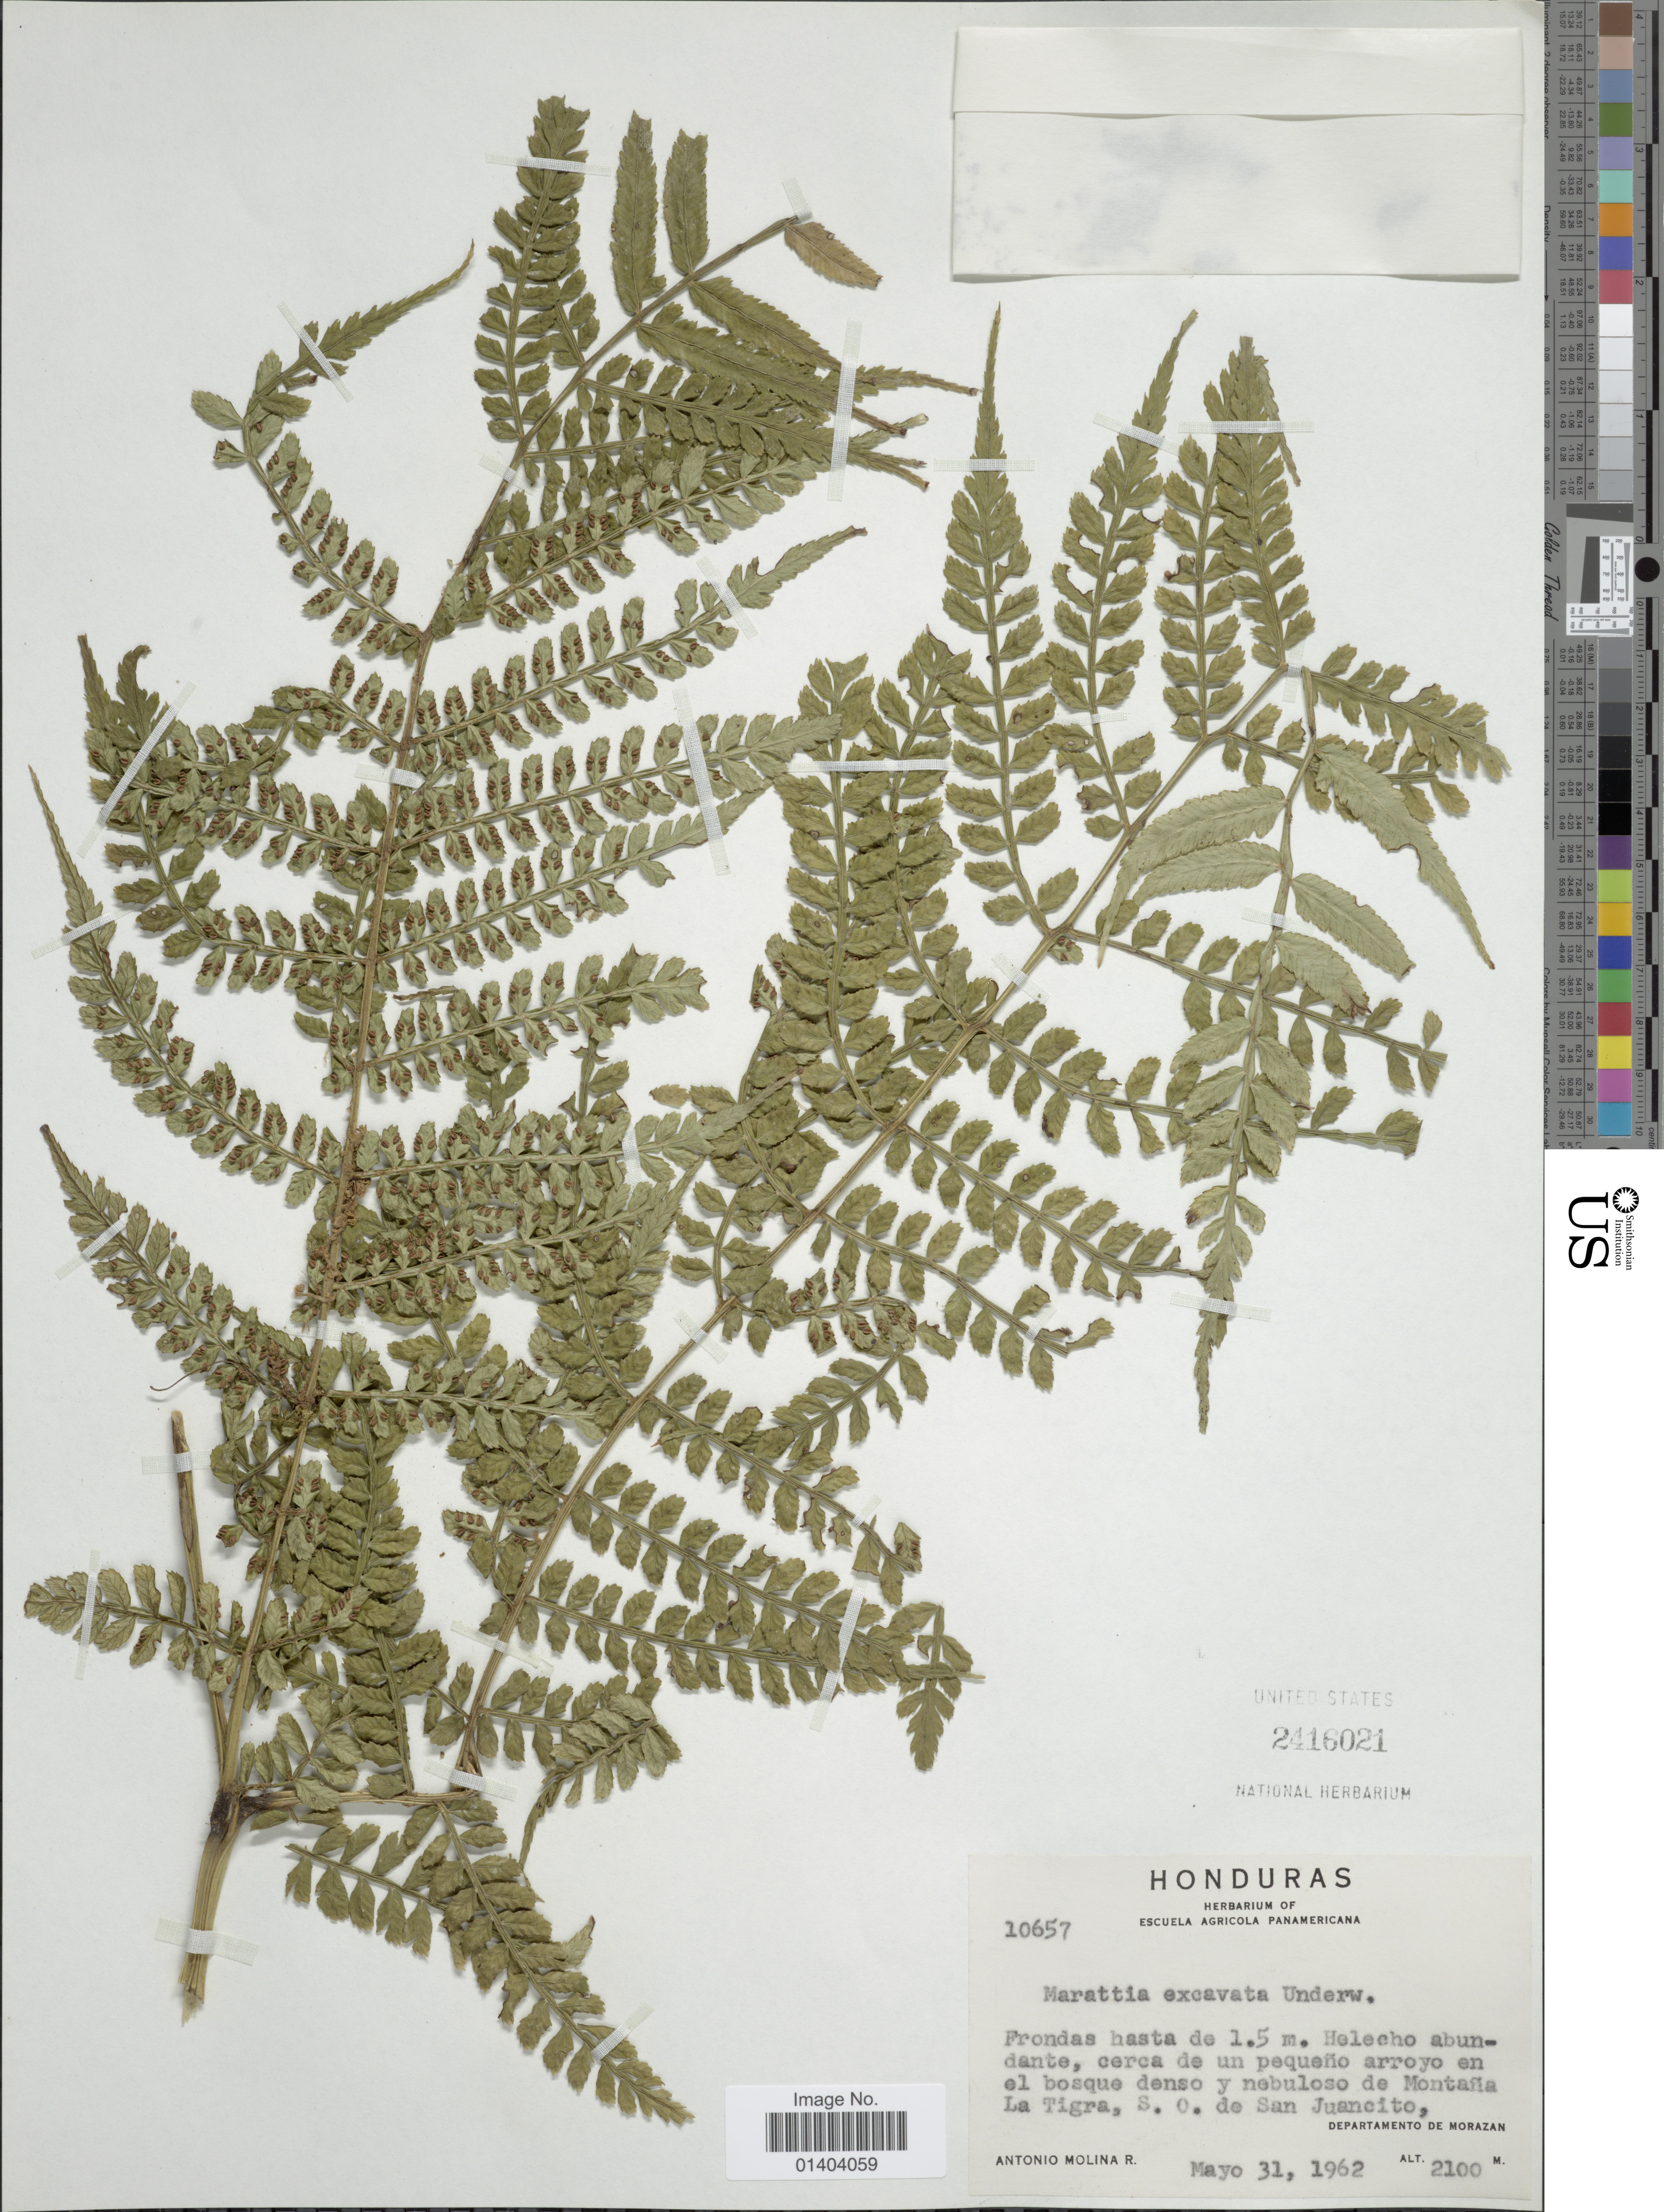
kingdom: Plantae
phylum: Tracheophyta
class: Polypodiopsida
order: Marattiales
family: Marattiaceae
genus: Marattia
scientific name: Marattia excavata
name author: Underw.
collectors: A. Molina R.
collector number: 10657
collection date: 1962-05-31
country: Honduras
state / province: Fco. Morazán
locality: Helecho abundante, cerca de un pequeño arroyo en el bosque denso y nebuloso de Montaña La Tigra, S.O. de San Juancito, Departmento de Morazan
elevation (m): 2100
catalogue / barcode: US 2416021